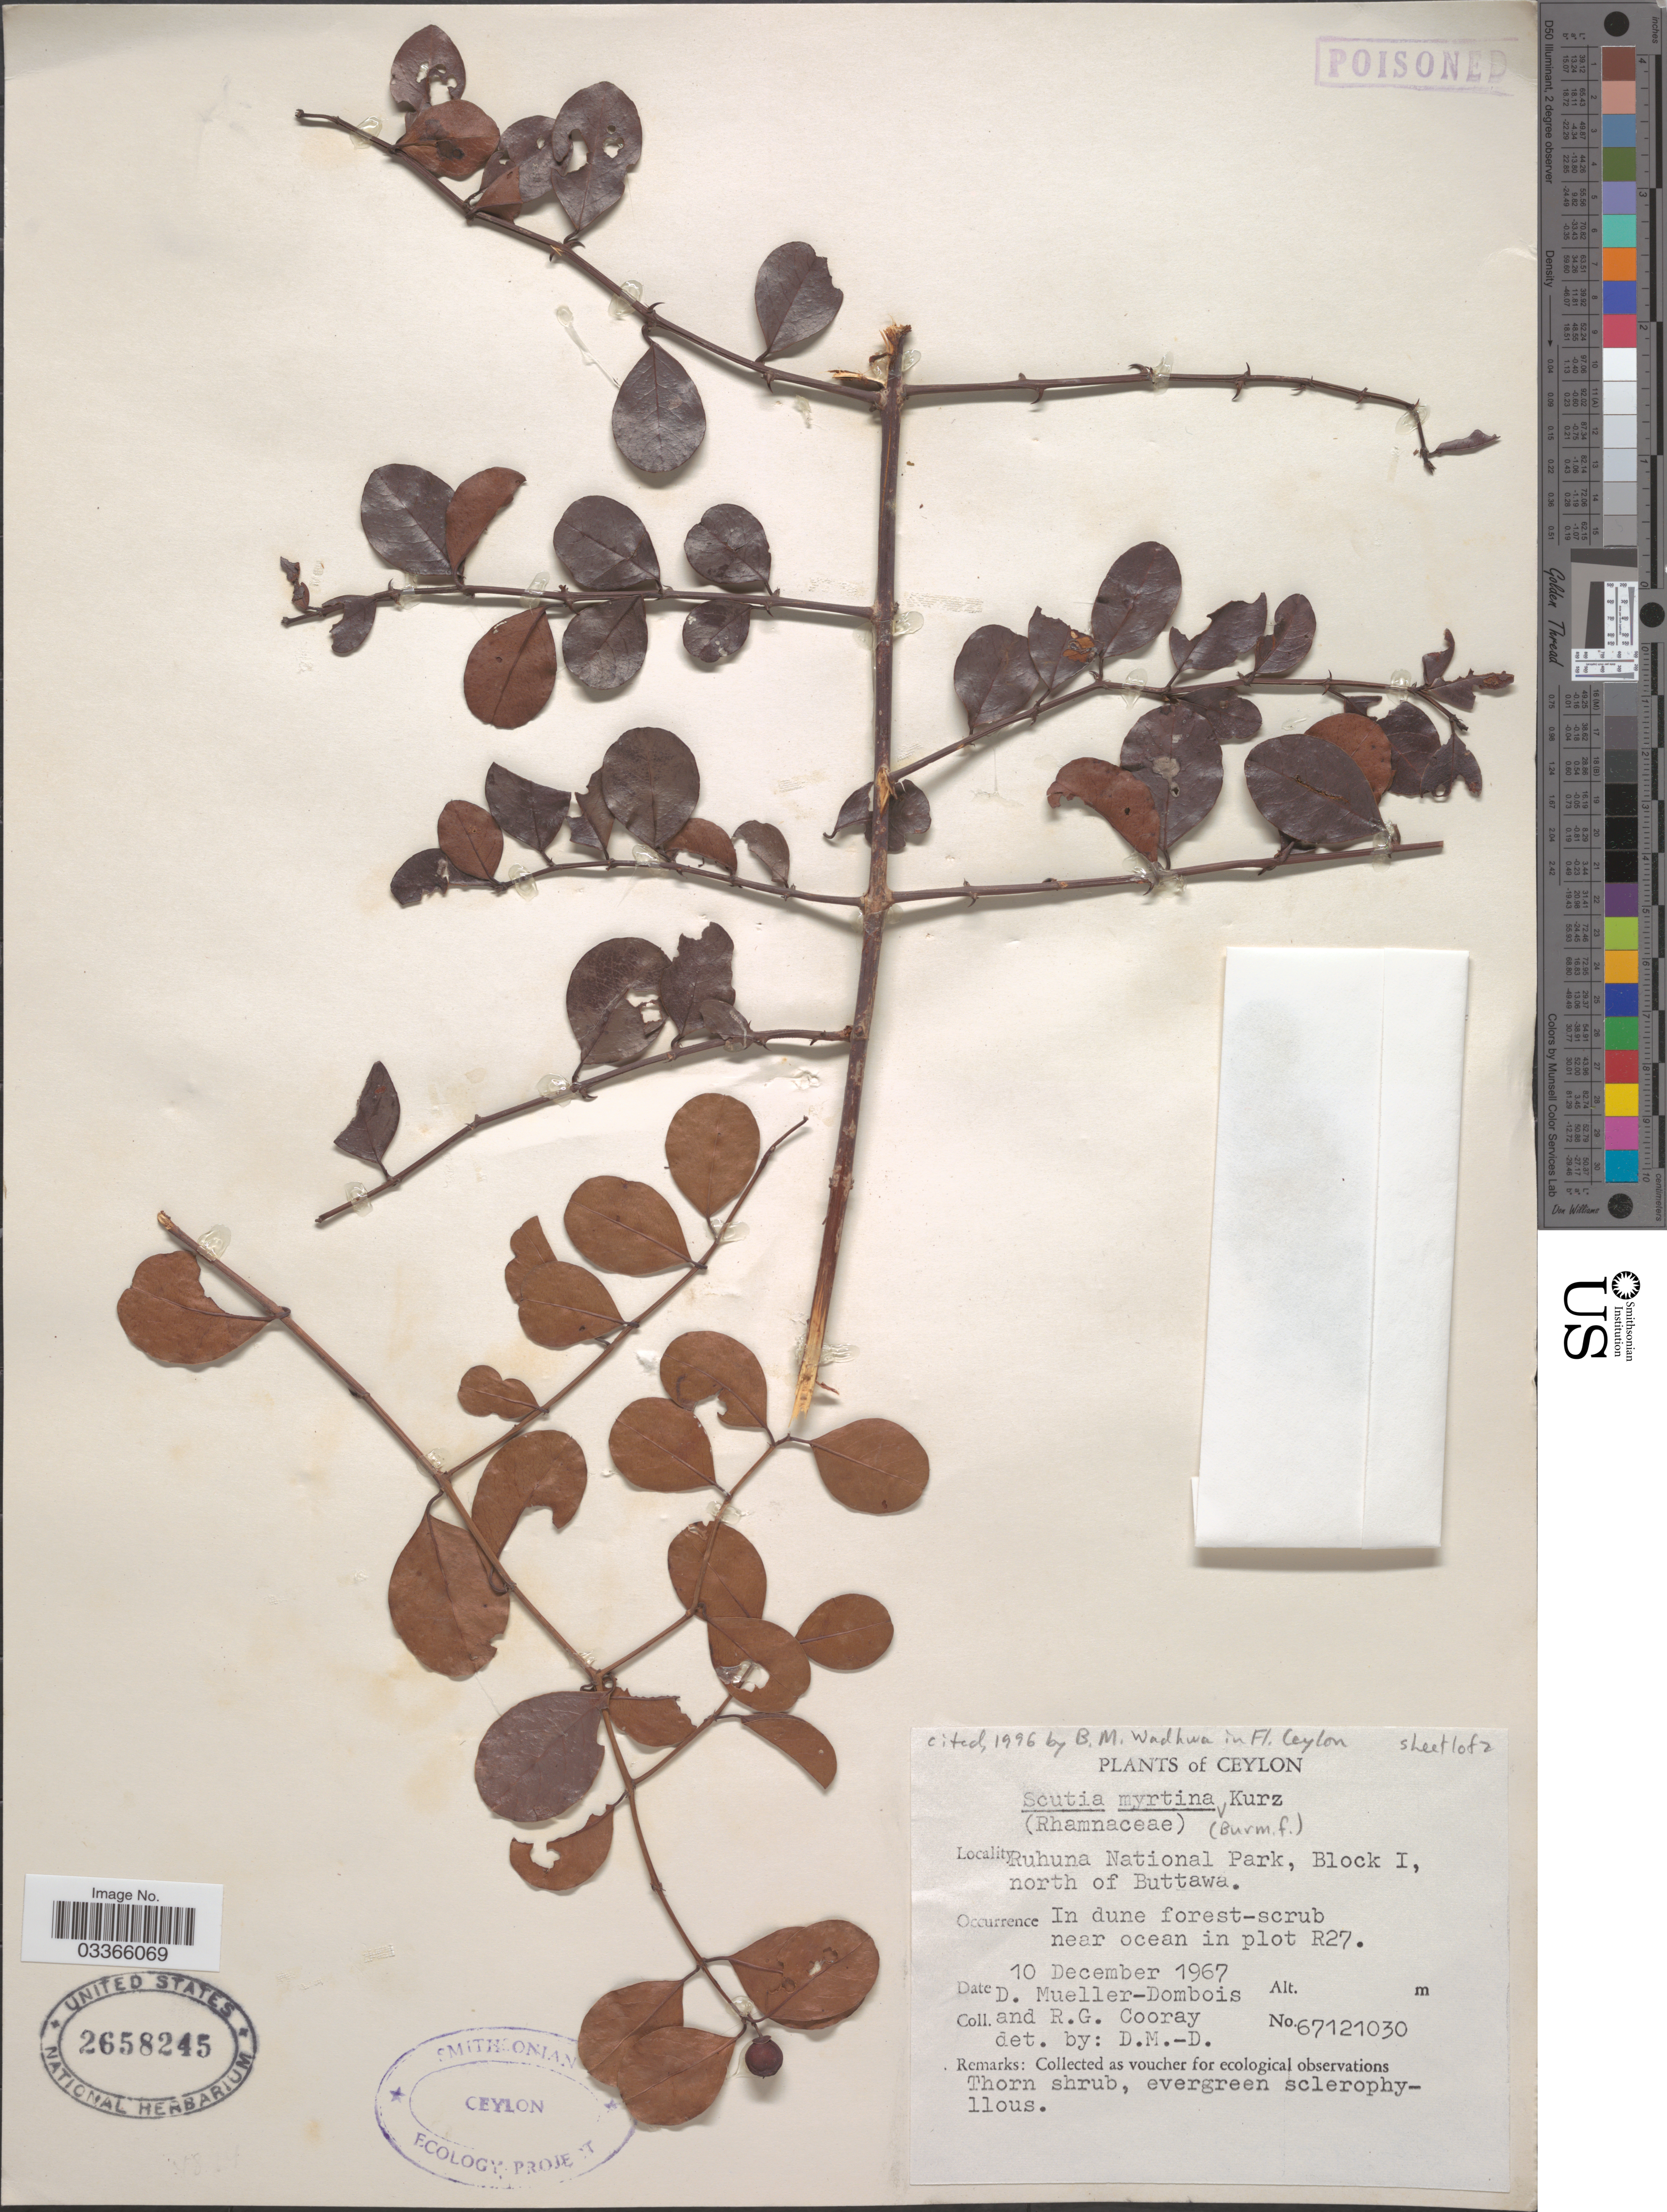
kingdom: Plantae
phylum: Tracheophyta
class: Magnoliopsida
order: Rosales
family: Rhamnaceae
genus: Scutia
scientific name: Scutia myrtina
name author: (Burm. f.) Kurz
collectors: D. Mueller-Dombois & R. Cooray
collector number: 67121030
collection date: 1967-12-10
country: Sri Lanka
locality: Ceylon, Ruhuna National Park, Block 1, north of Buttawa, In dune forest-scrub near ocean in plot R27.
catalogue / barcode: US 2658245